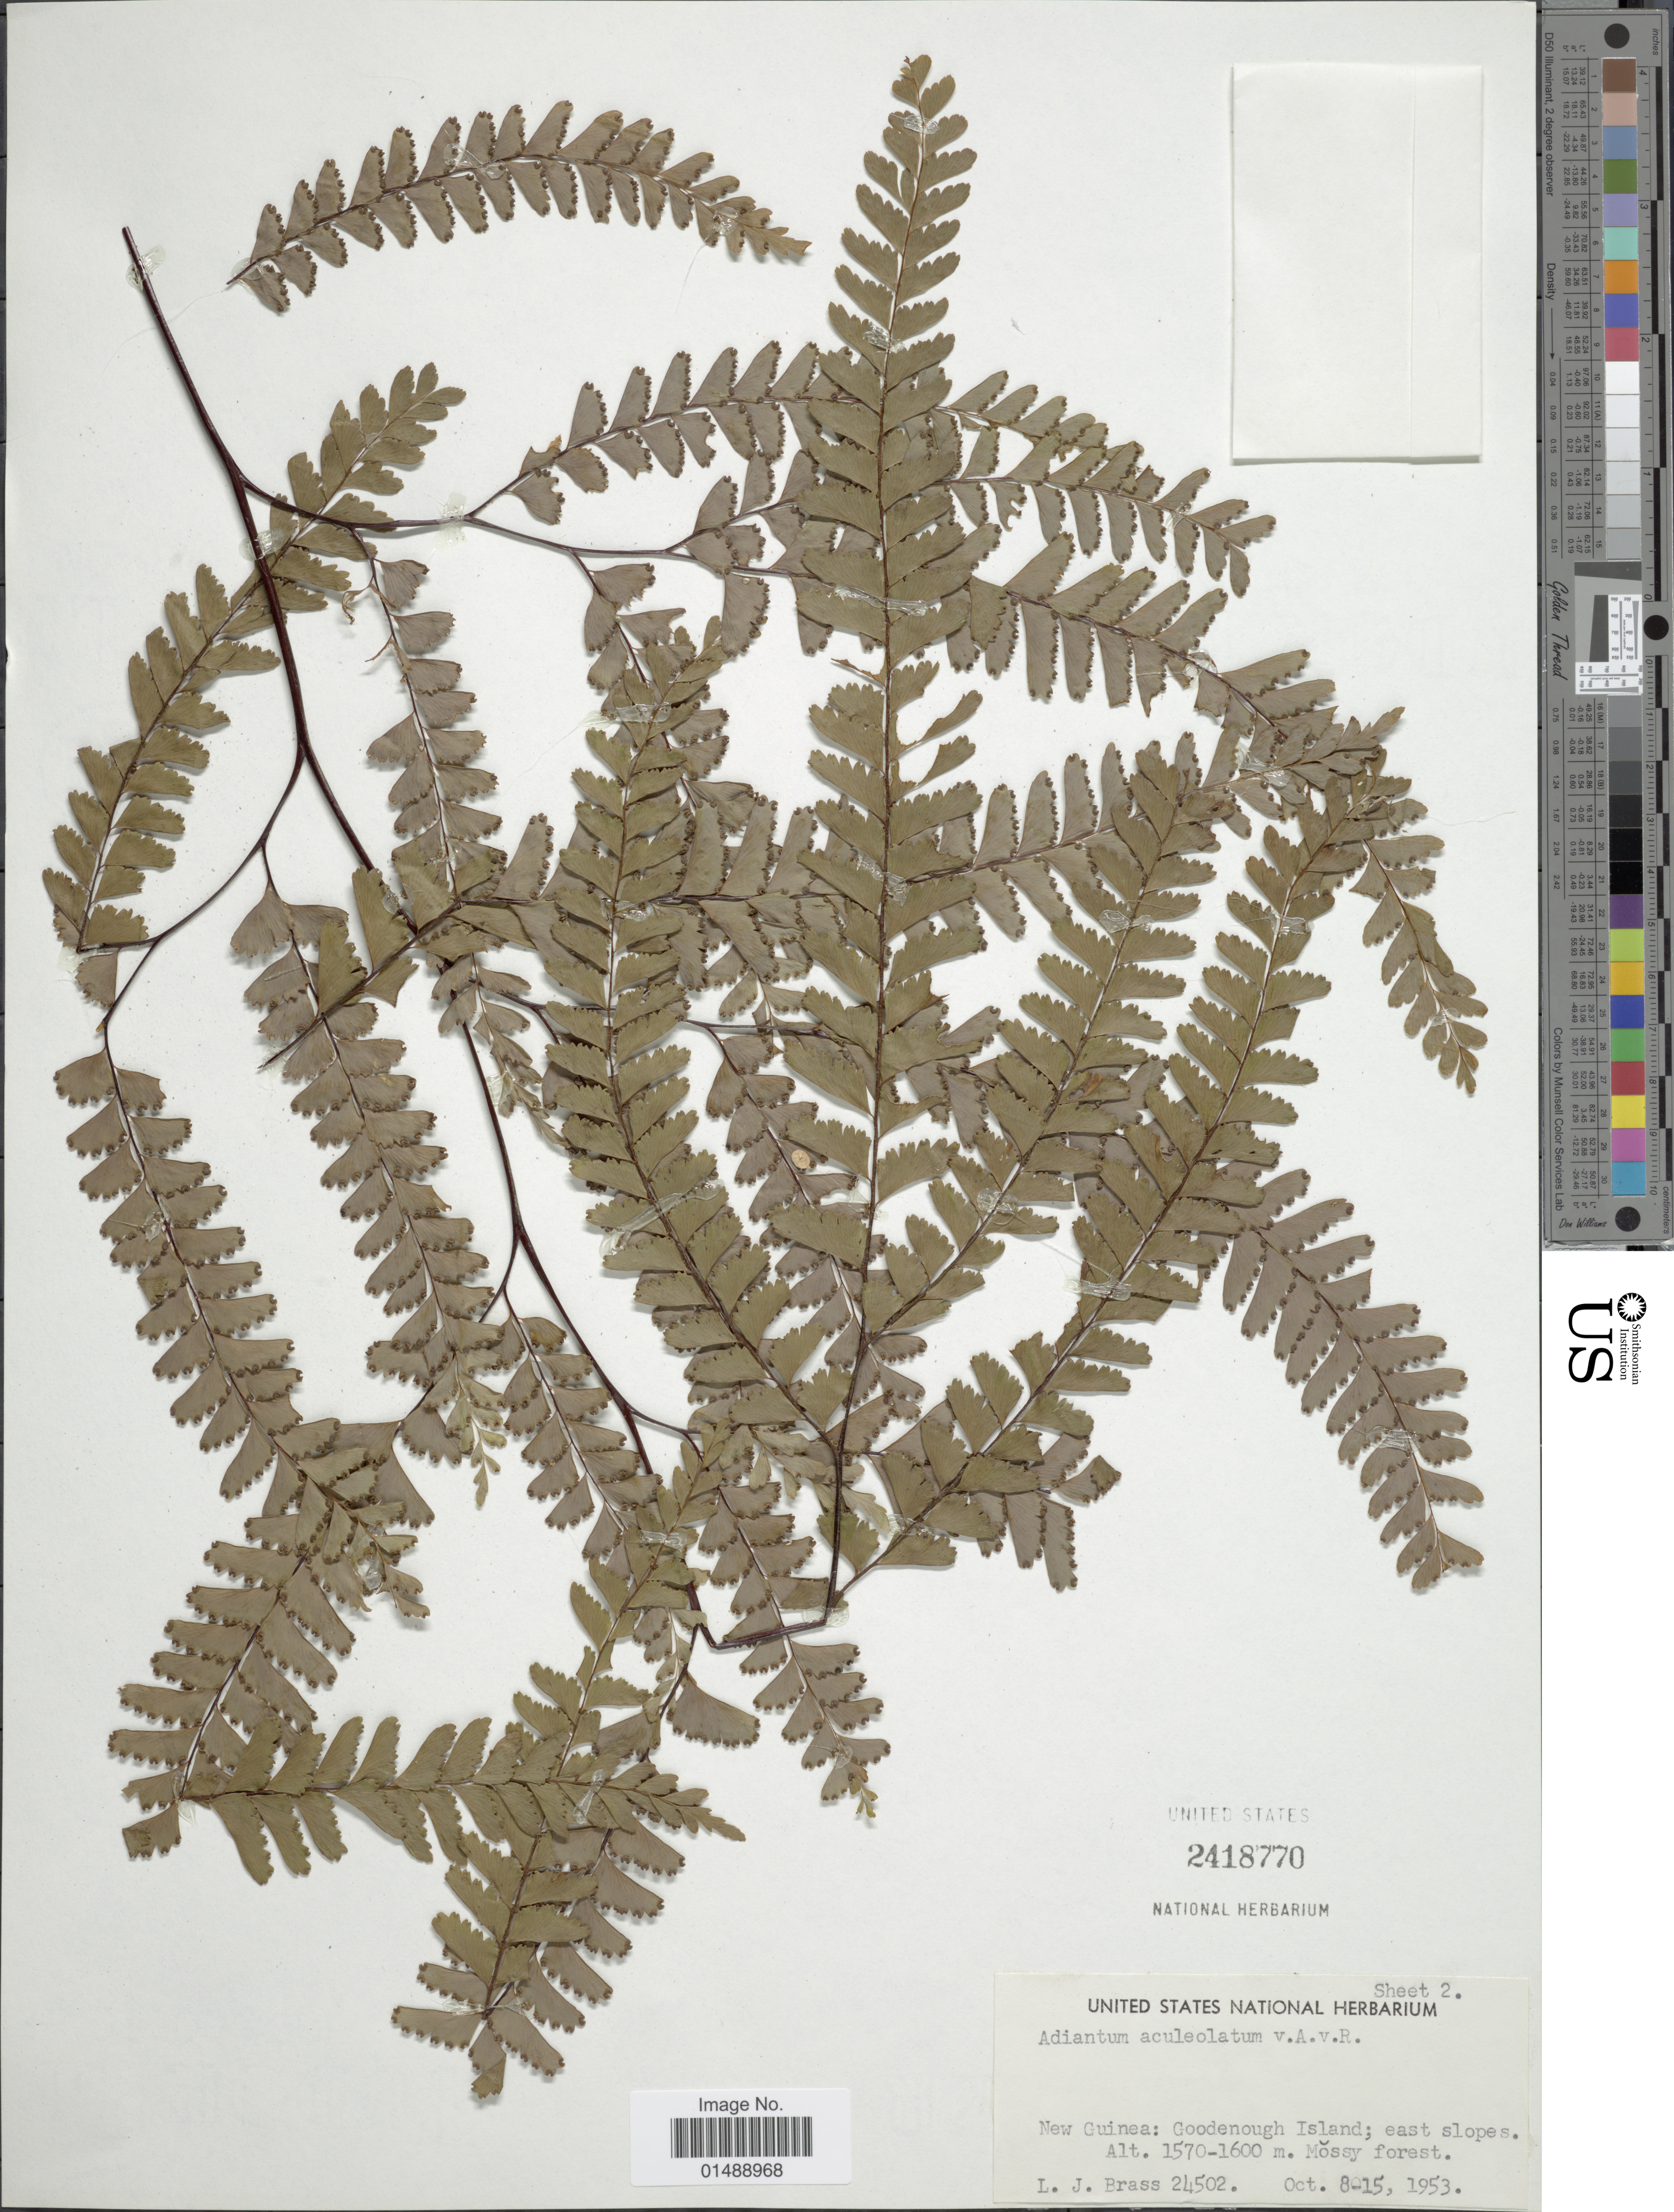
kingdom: Plantae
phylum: Tracheophyta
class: Polypodiopsida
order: Polypodiales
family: Pteridaceae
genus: Adiantum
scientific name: Adiantum aculeatum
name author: L.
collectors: L. J. Brass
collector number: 24502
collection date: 1953-10-08/1953-10-15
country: Papua New Guinea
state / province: Milne Bay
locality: New Guinea: Goodenough Island, east slopes, Mossy forest/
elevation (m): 1570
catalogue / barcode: US 2418770